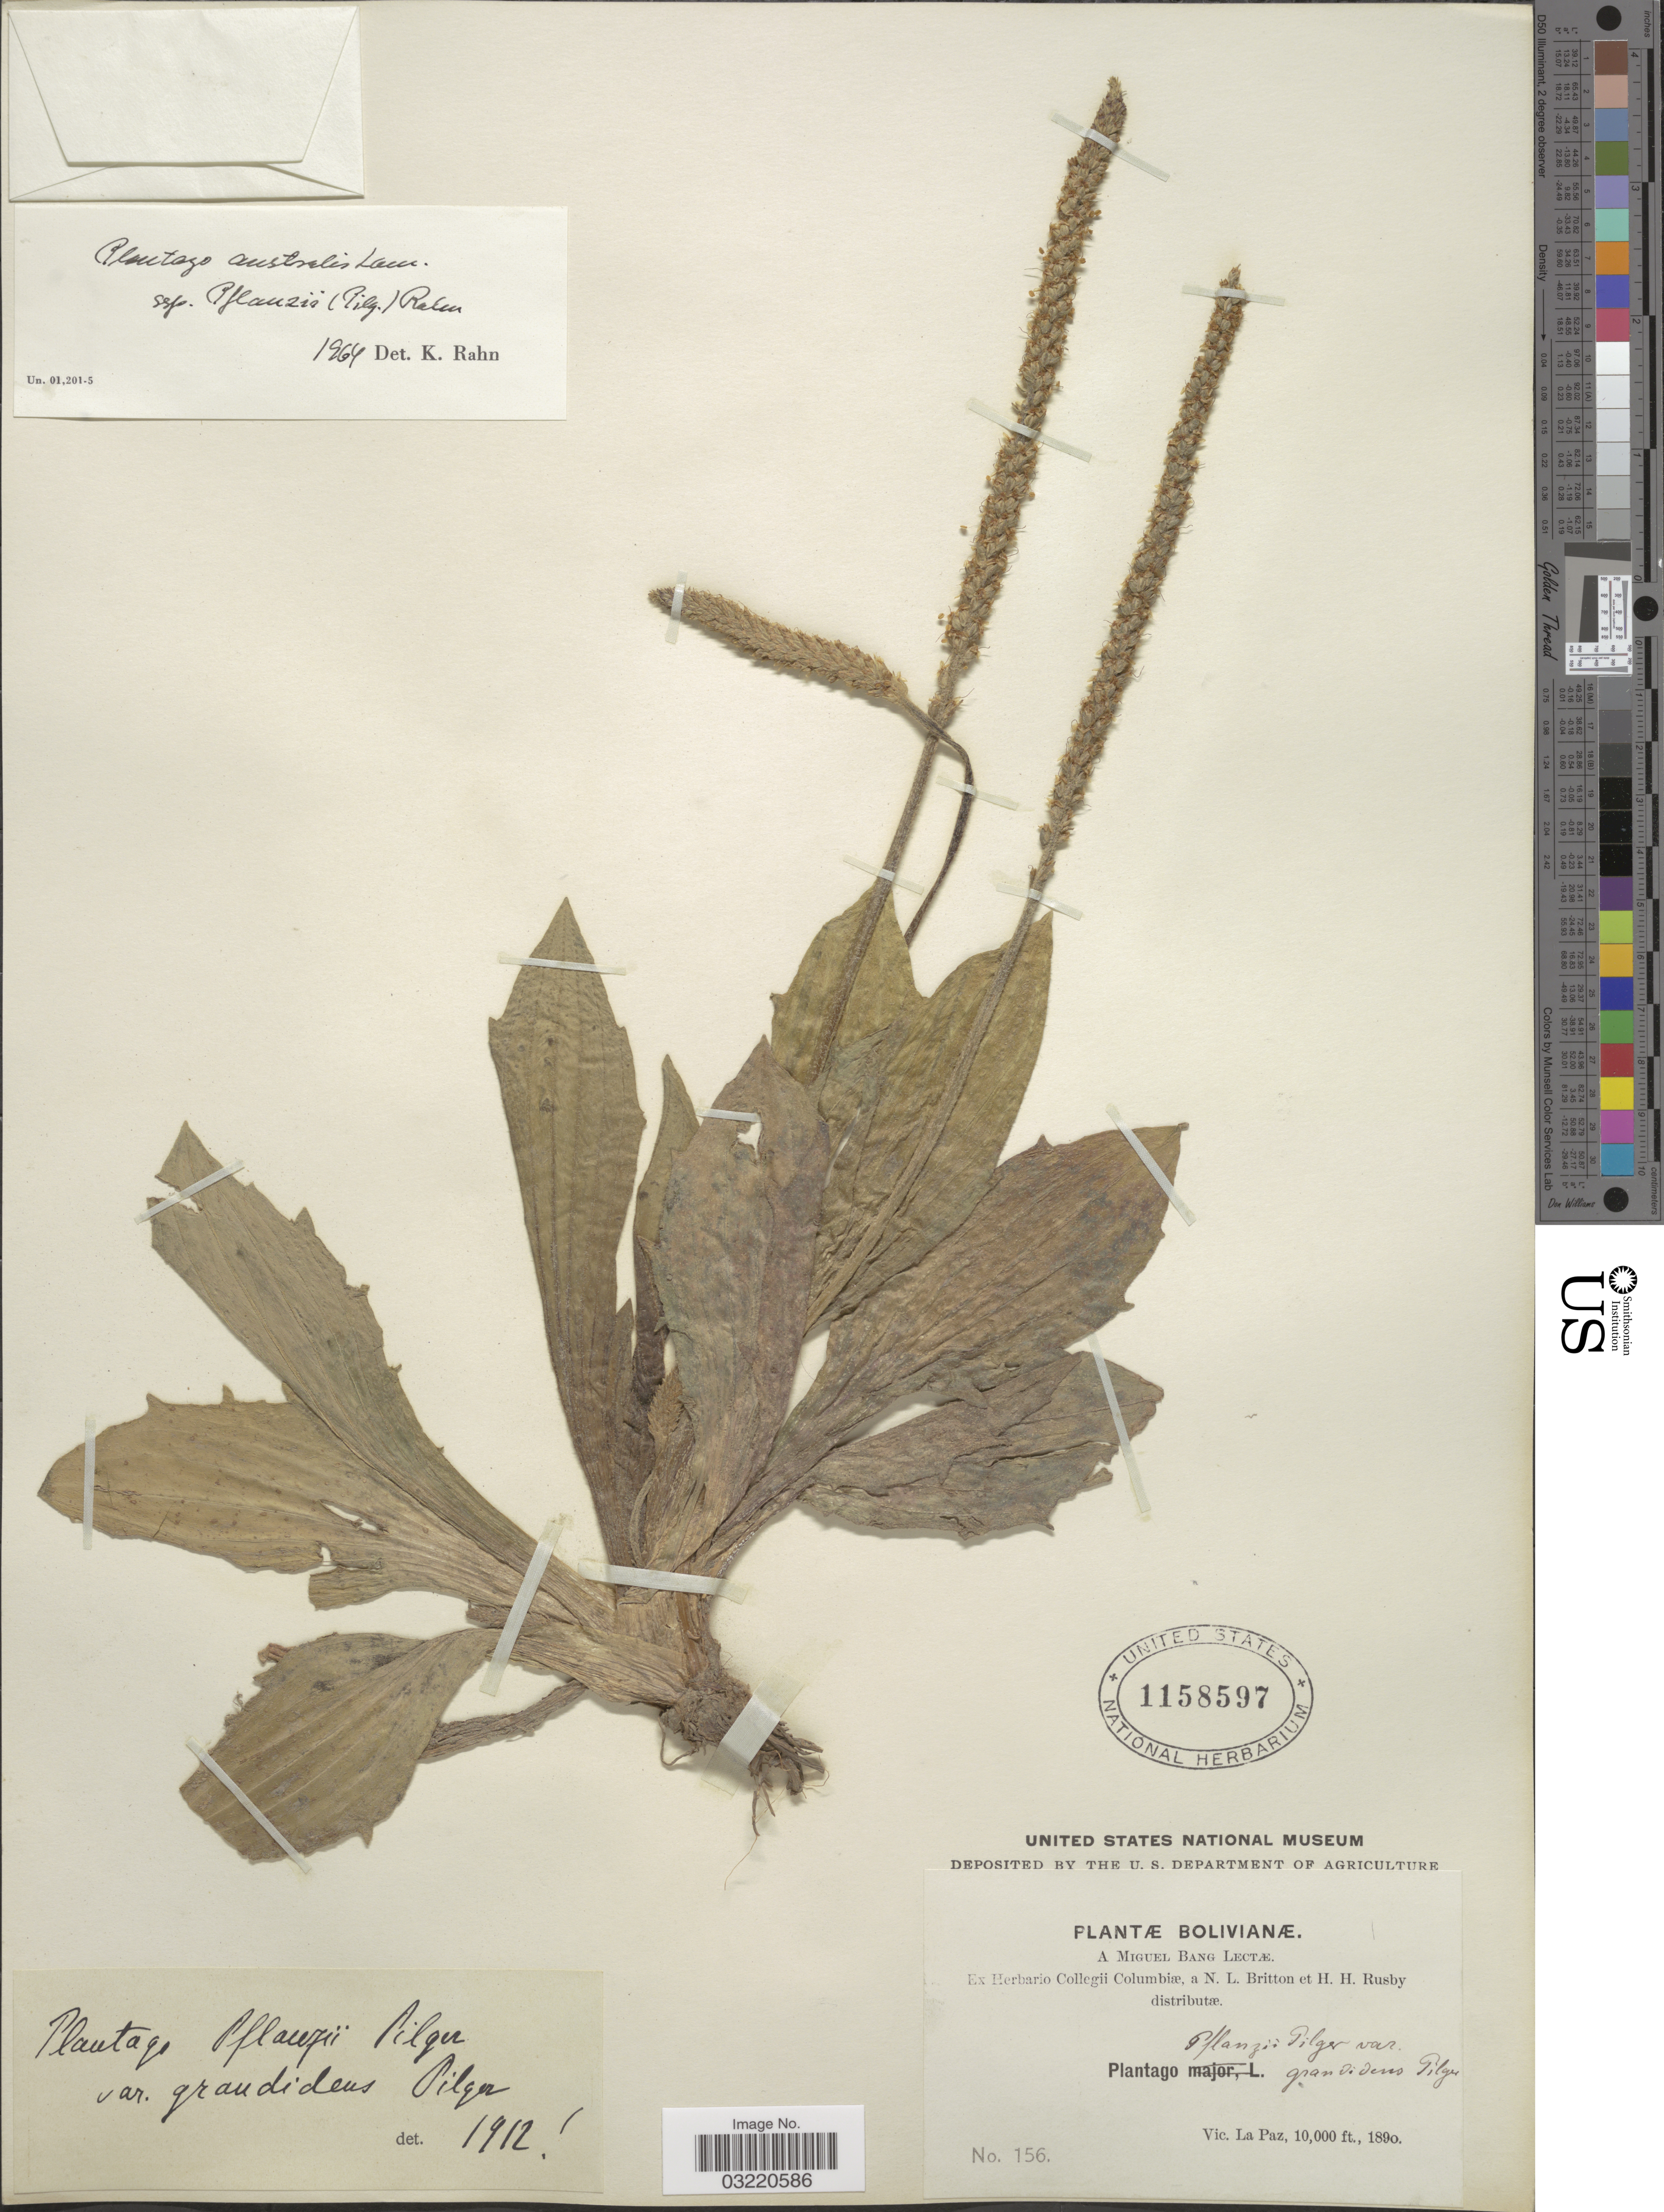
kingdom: Plantae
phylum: Tracheophyta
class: Magnoliopsida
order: Lamiales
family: Plantaginaceae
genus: Plantago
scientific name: Plantago pflanzii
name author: (Pilg.) Rahn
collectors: N. Britton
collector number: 156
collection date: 1890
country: Bolivia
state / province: La Paz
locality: Vic. La Paz.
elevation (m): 3048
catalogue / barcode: US 1158597